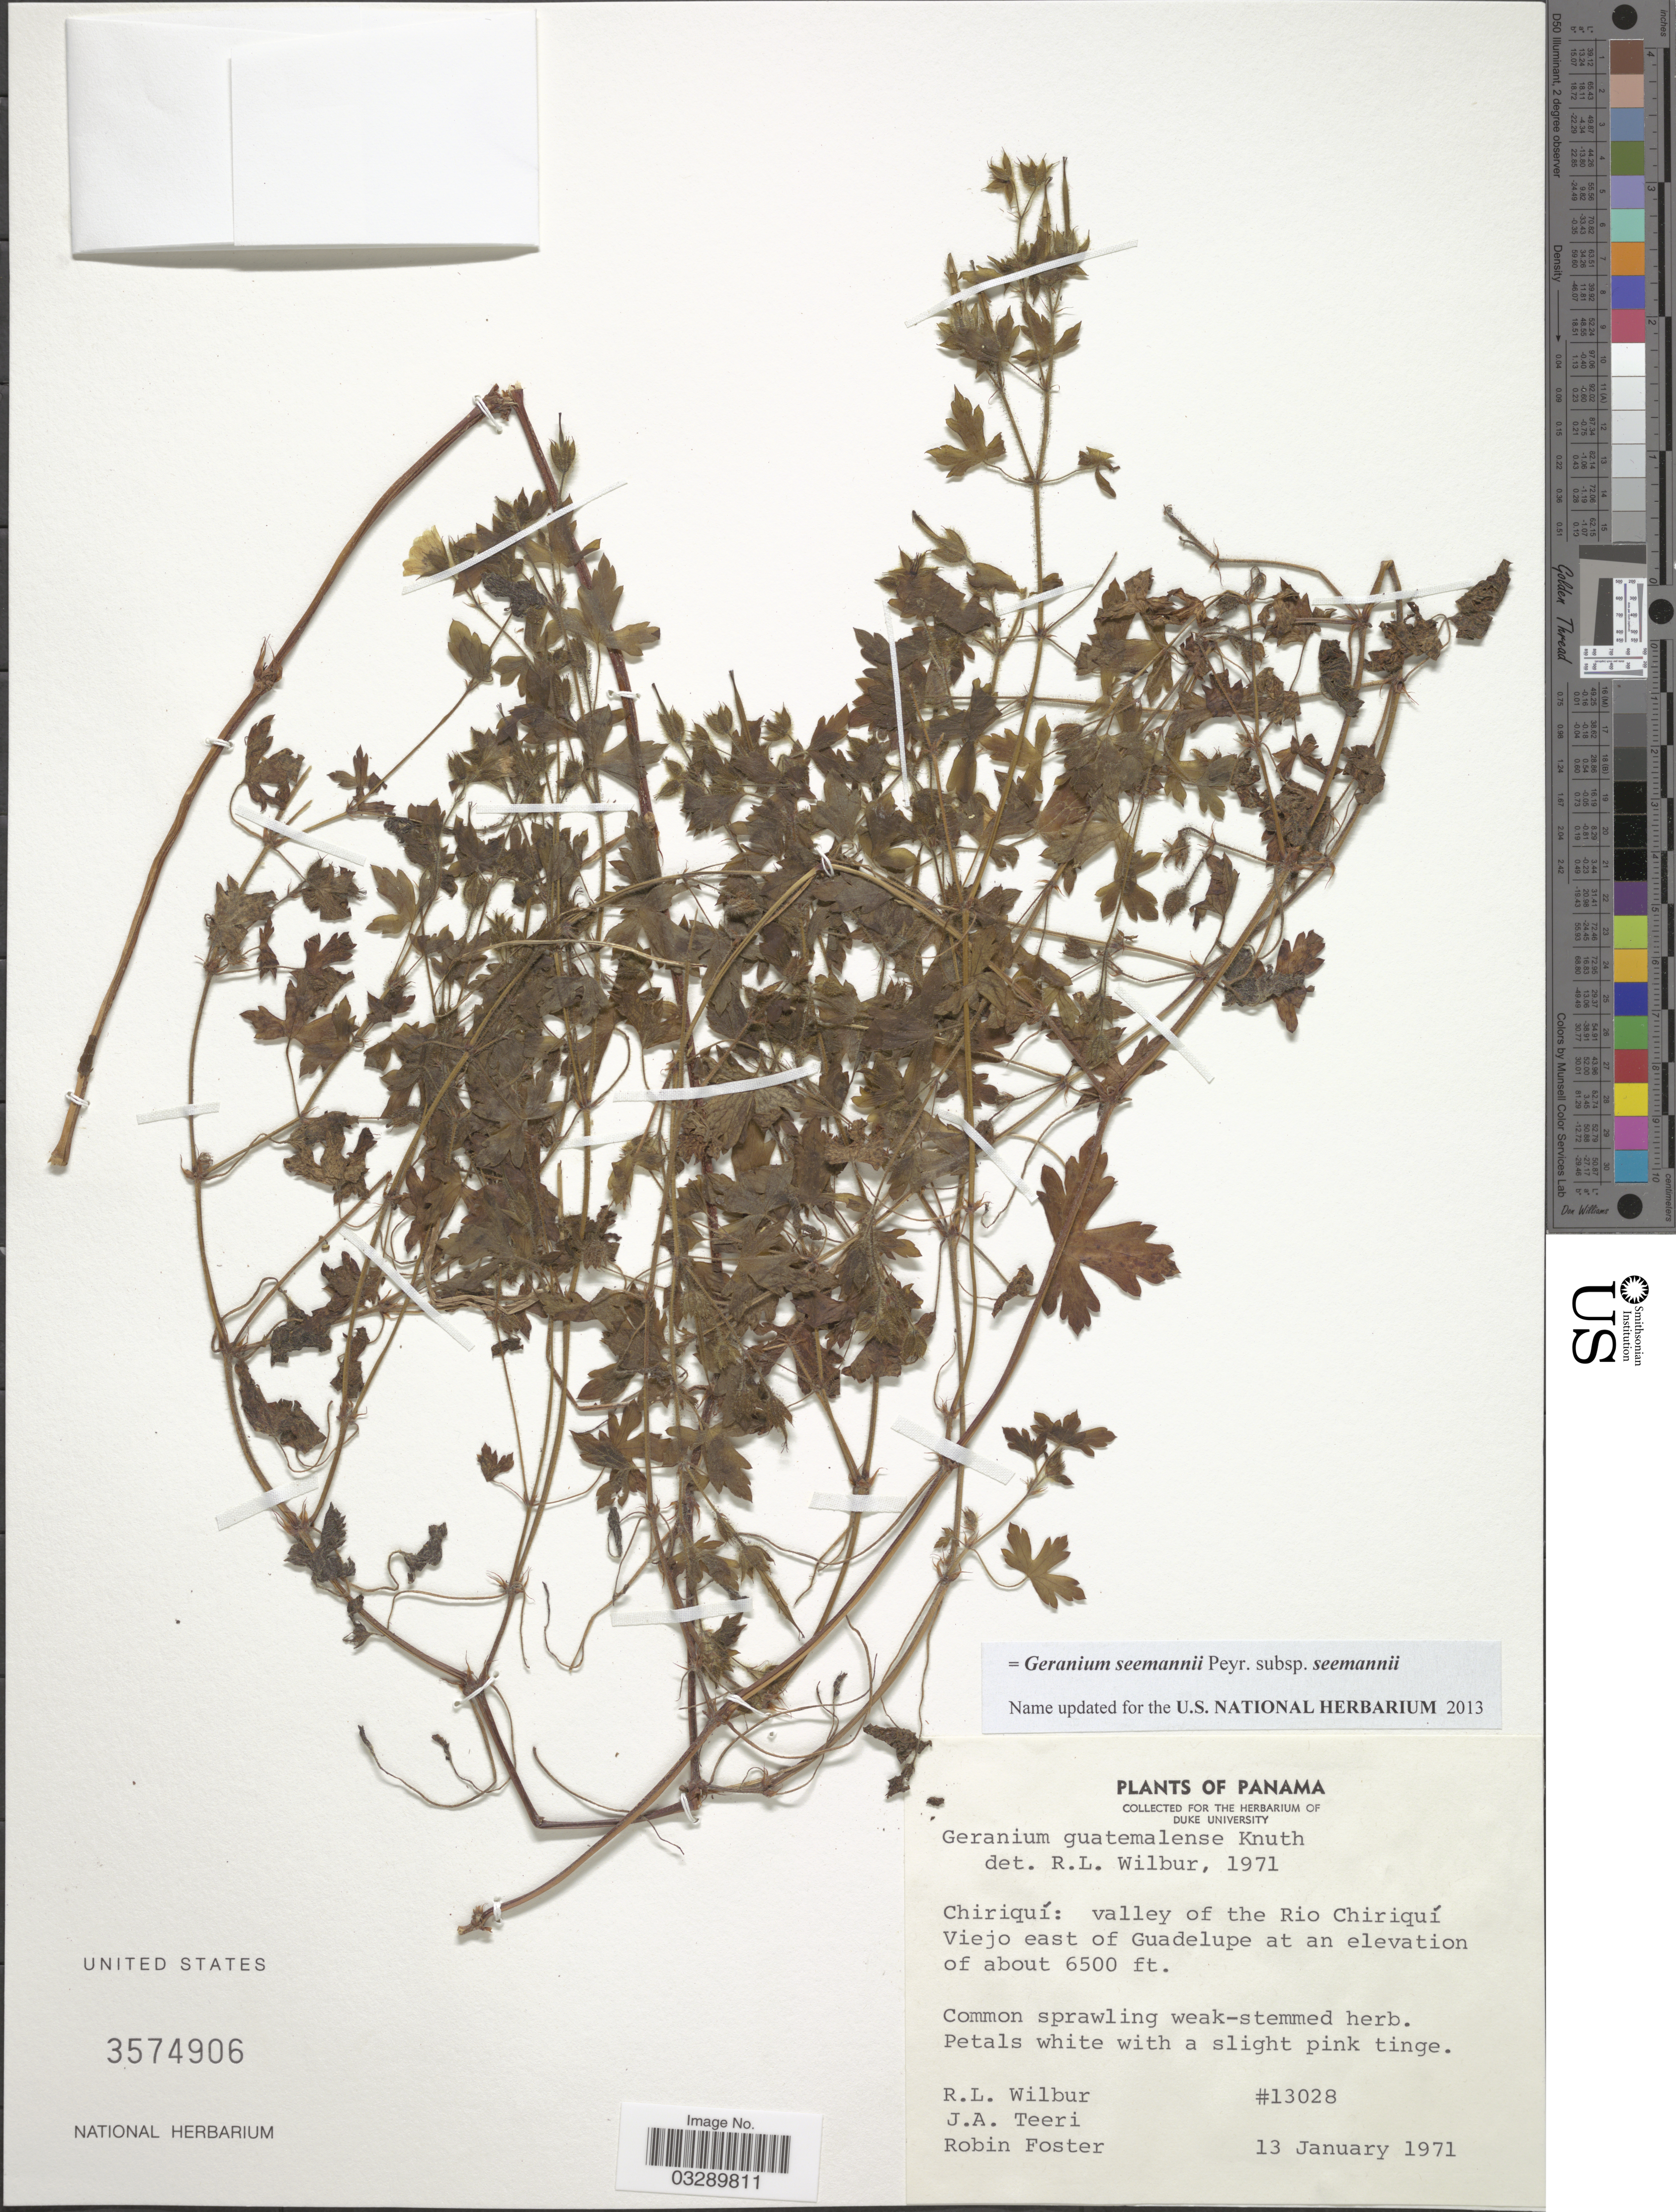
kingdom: Plantae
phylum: Tracheophyta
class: Magnoliopsida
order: Geraniales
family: Geraniaceae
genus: Geranium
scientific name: Geranium seemannii subsp. seemannii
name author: Peyr.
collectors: R. L. Wilbur, J. Teeri & R. B. Foster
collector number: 13028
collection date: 1971-01-13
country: Panama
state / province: Chiriqui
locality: Valley of the Rio Chiriquí Viejo east of Guadelupe.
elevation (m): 1981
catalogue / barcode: US 3574906